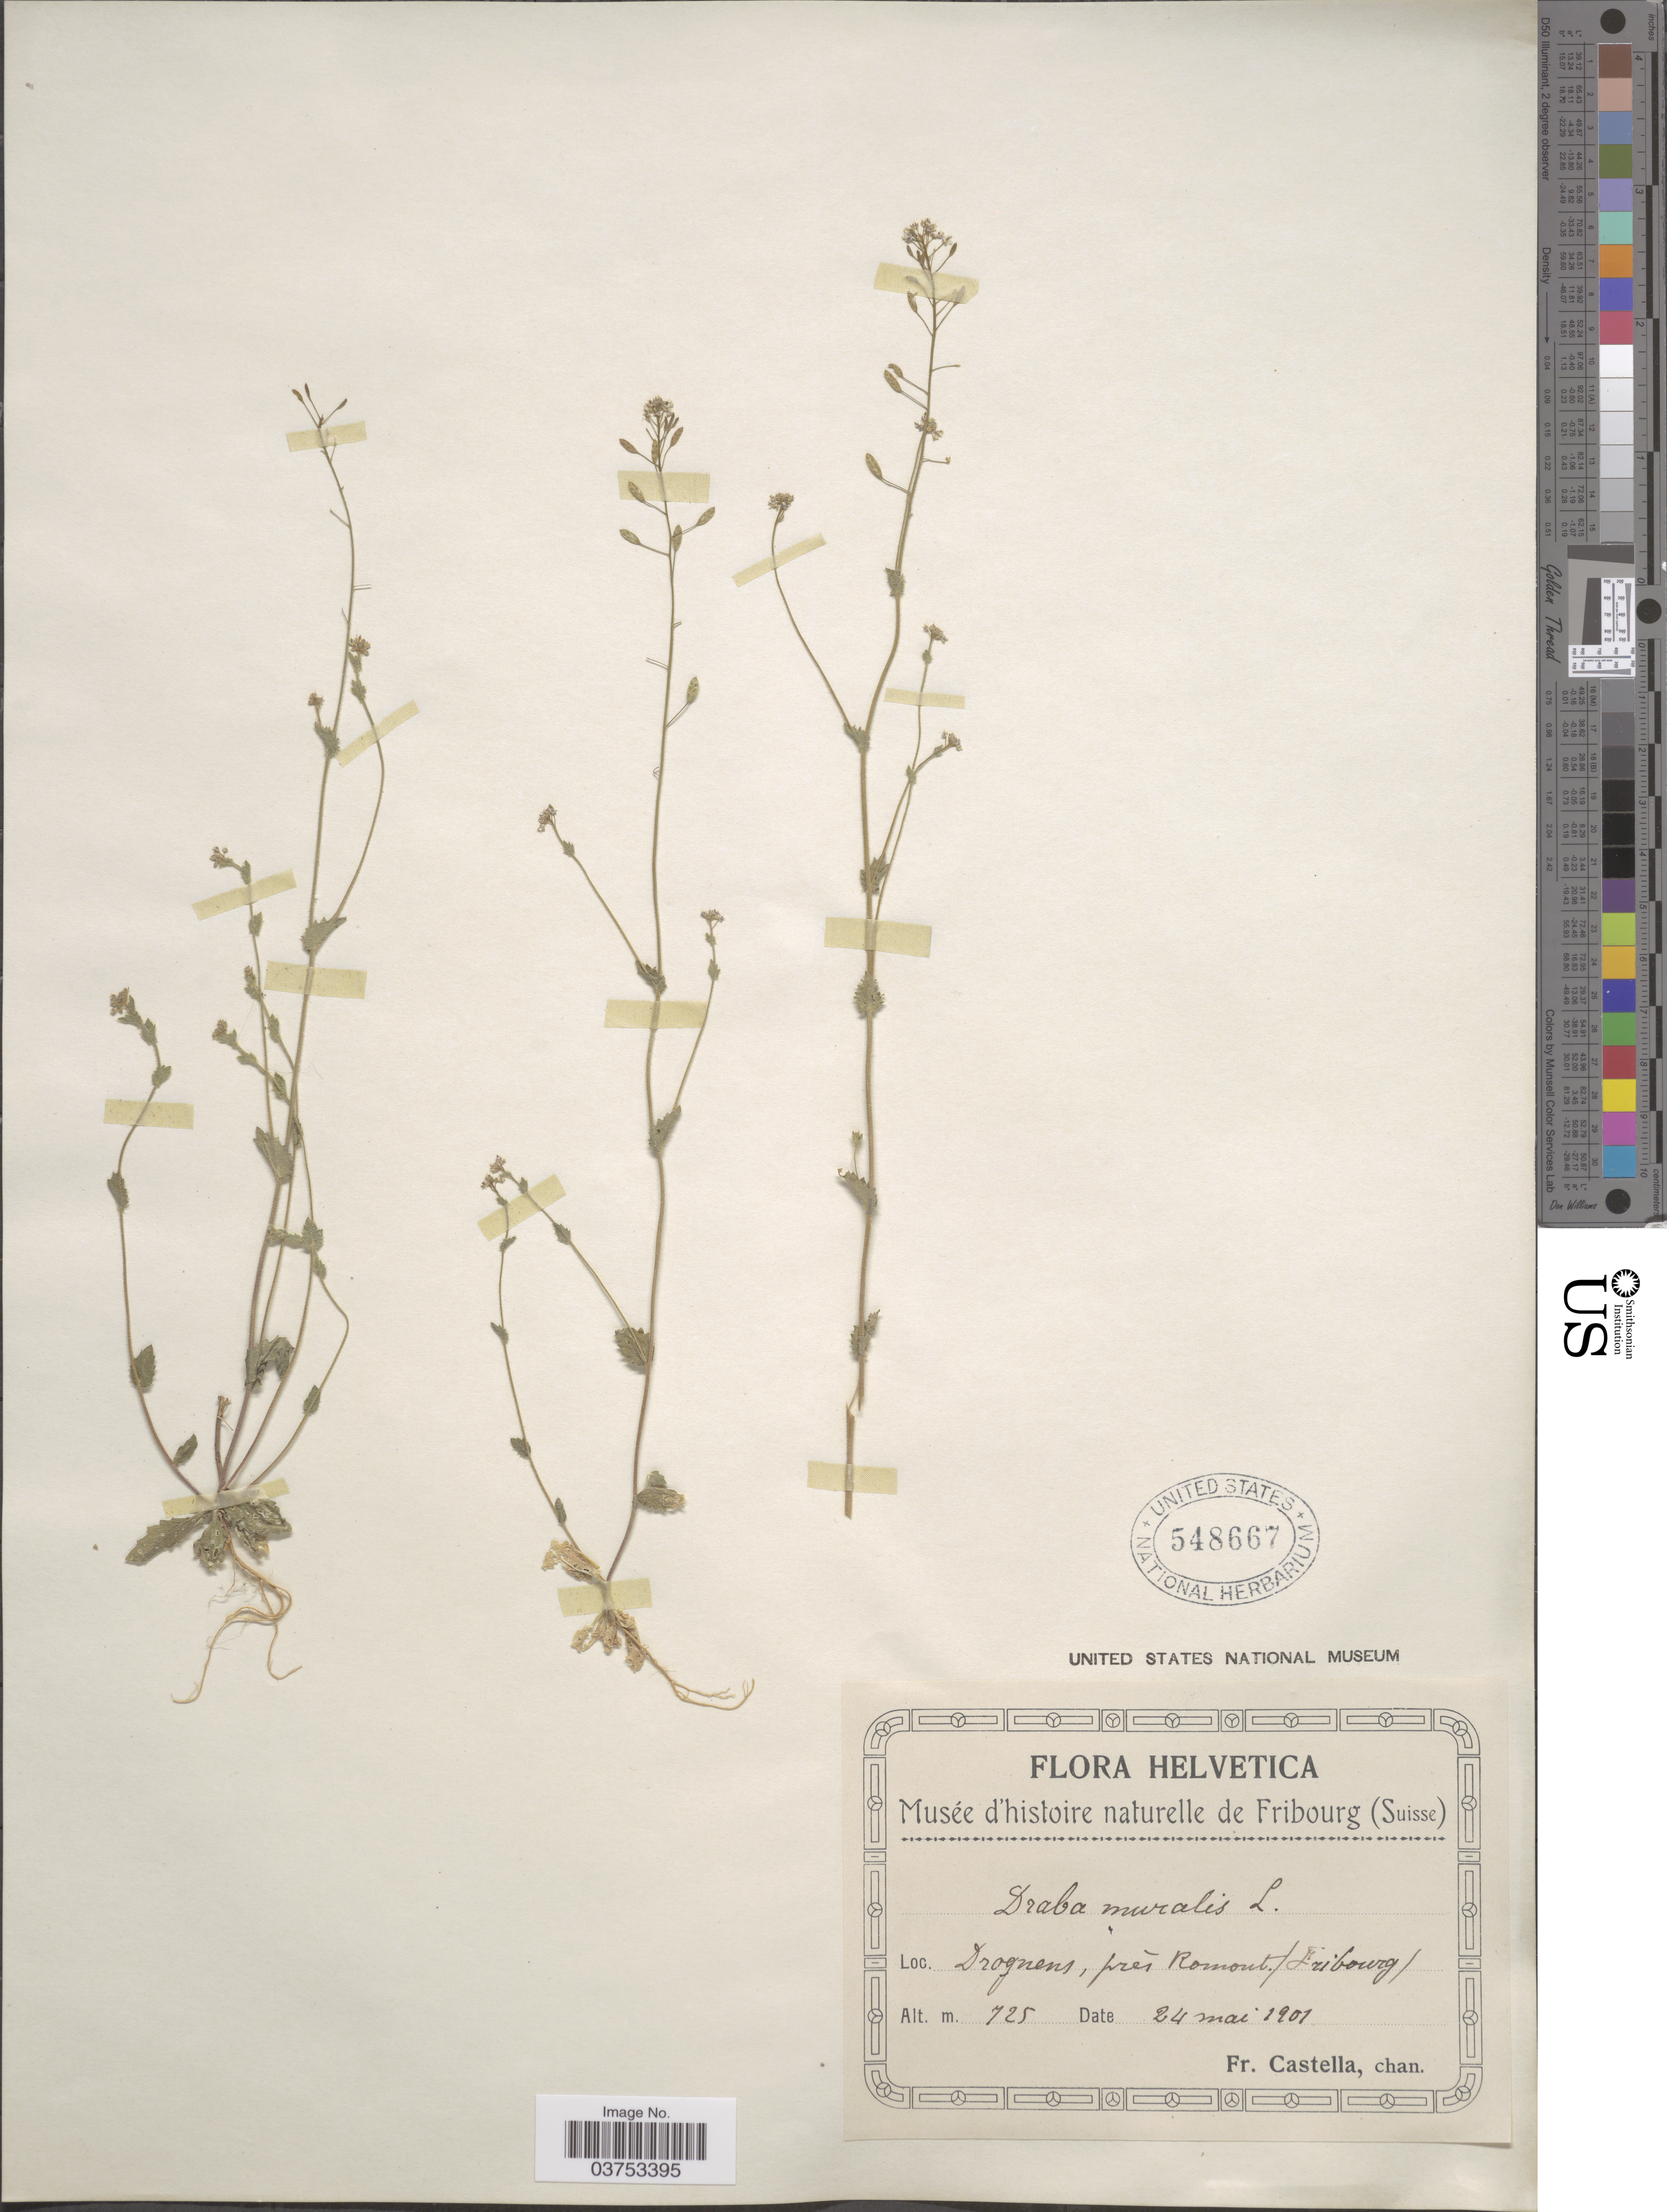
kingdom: Plantae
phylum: Tracheophyta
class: Magnoliopsida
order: Brassicales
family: Brassicaceae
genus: Draba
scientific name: Draba muralis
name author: L.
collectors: Fr. Castella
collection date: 1901-05-24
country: Switzerland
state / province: Fribourg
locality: Helvetica. Drognens, prés Romont.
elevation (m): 725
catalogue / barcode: US 548667